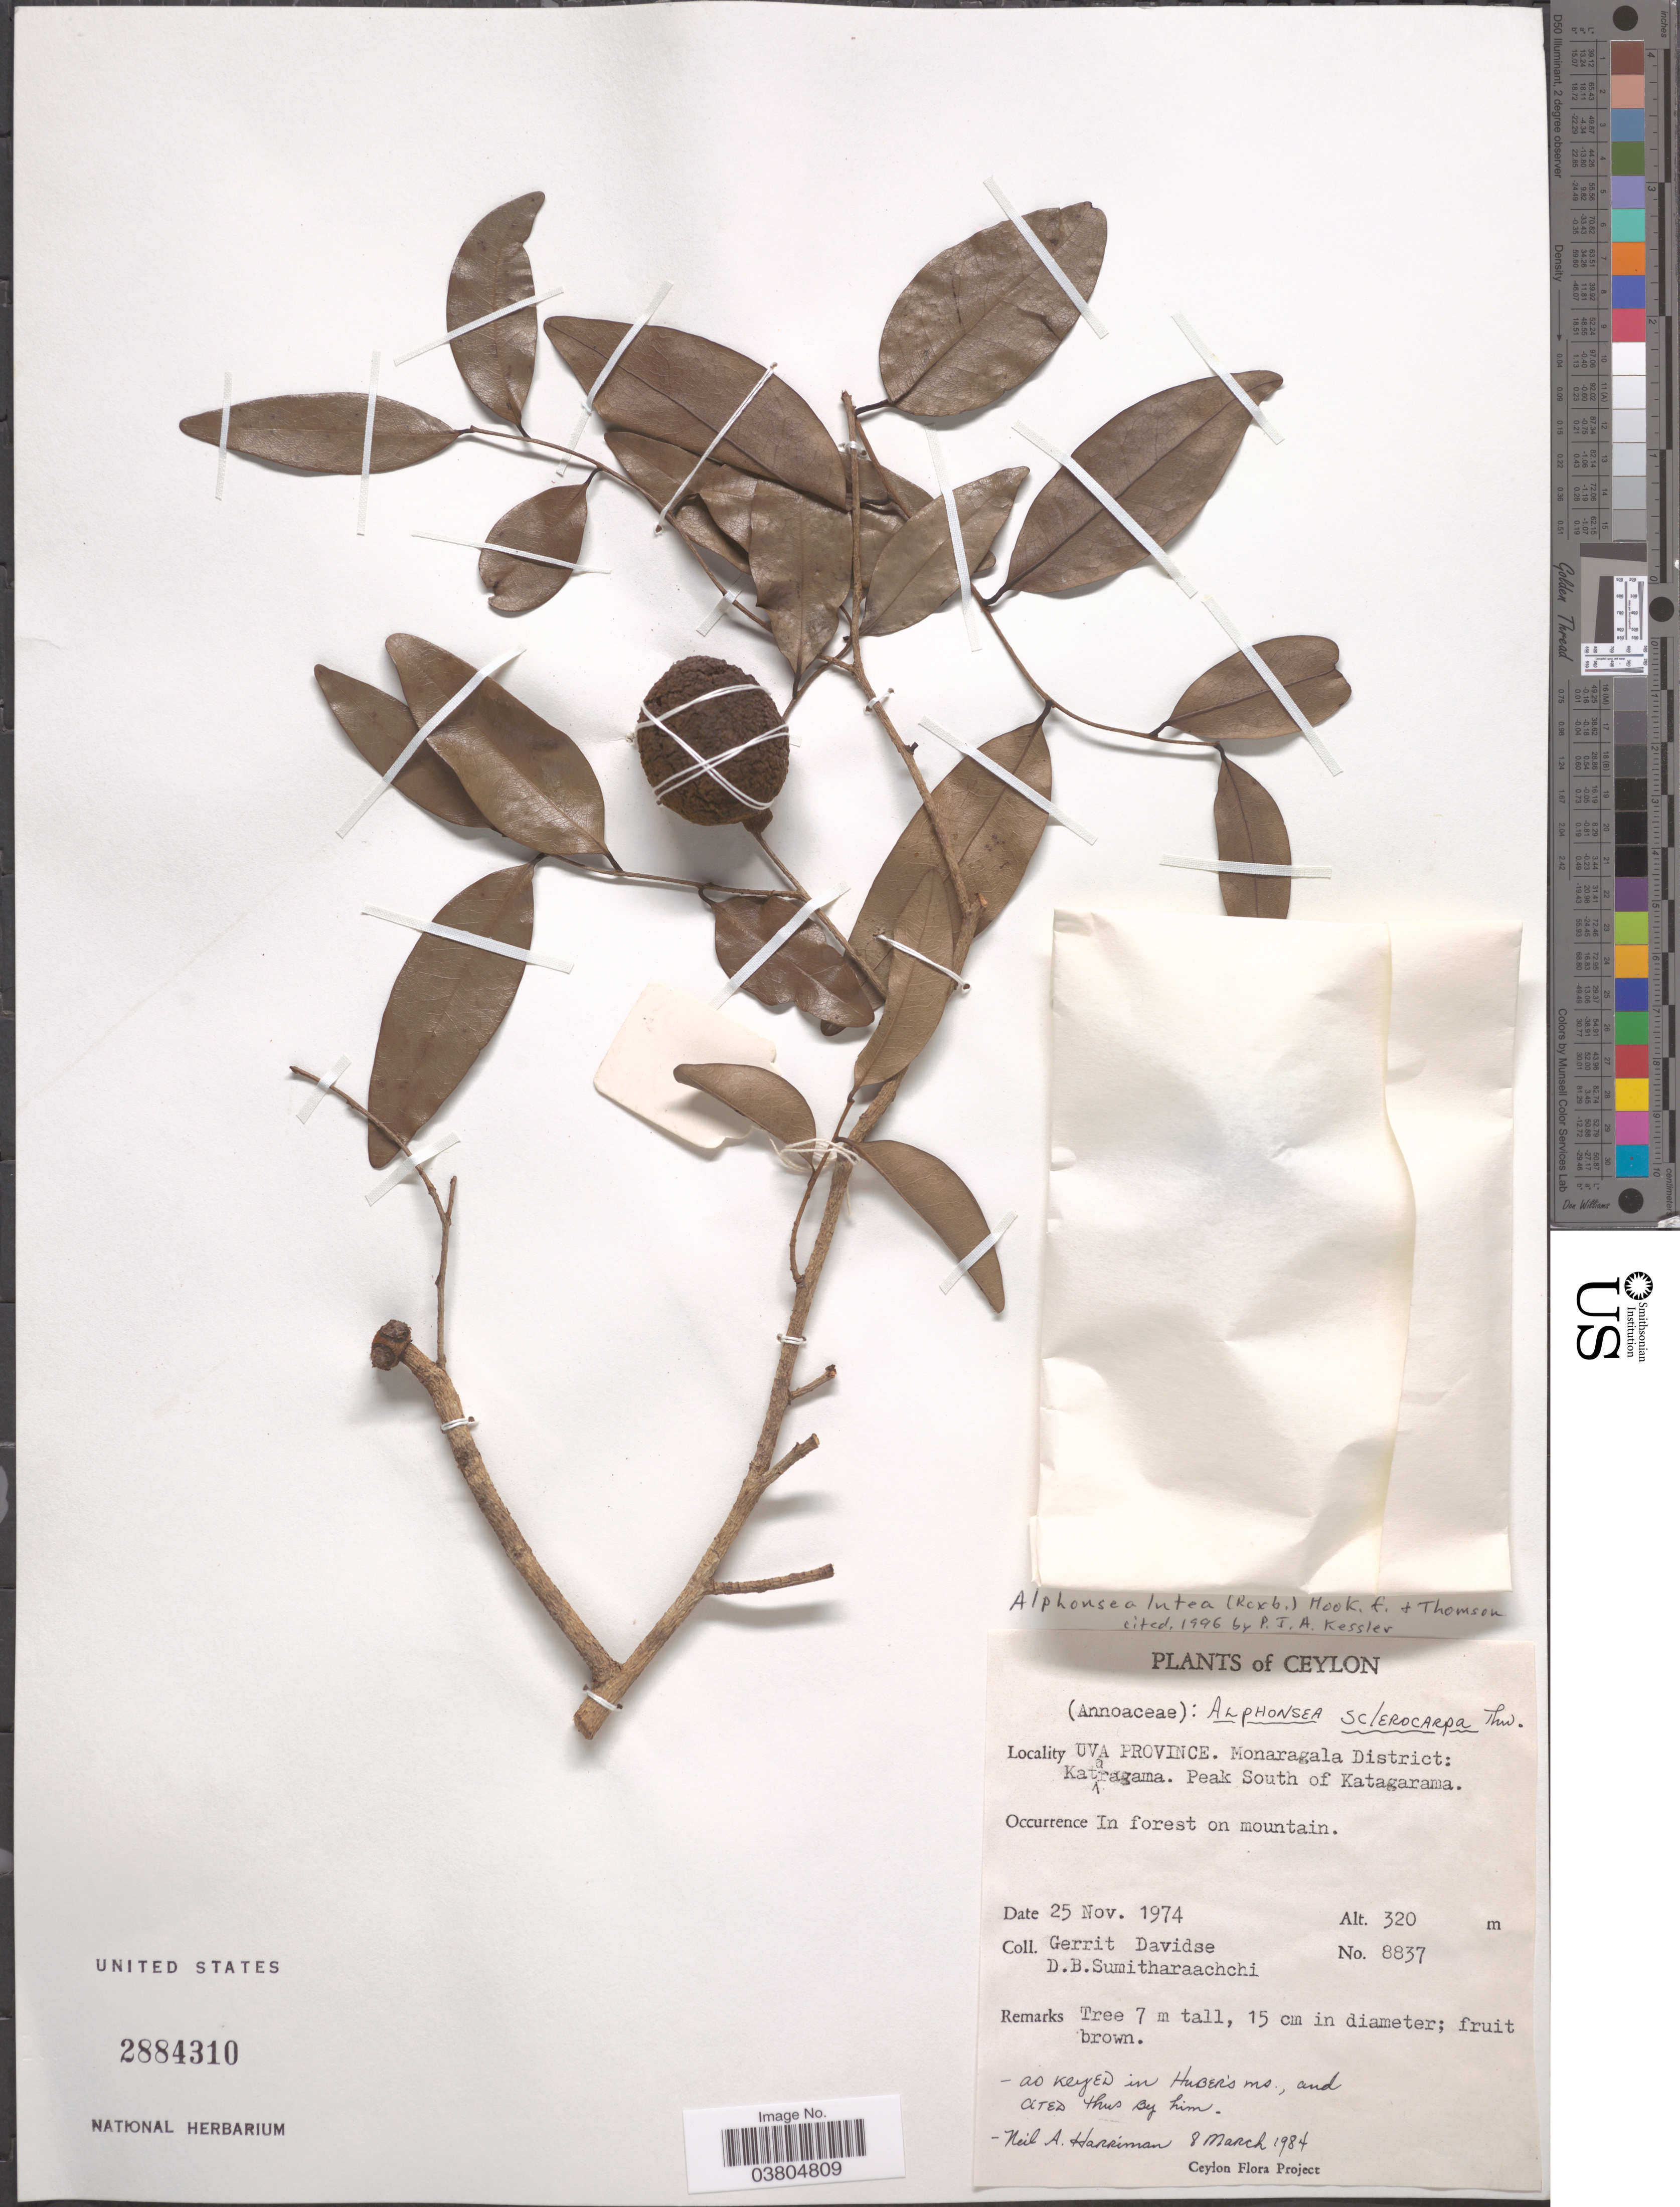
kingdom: Plantae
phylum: Tracheophyta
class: Magnoliopsida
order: Magnoliales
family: Annonaceae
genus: Alphonsea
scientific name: Alphonsea lutea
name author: (Roxb.) Hook. f. ex Thomson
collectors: G. Davidse & D. B. Sumithraarachchi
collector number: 8837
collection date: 1974-11-25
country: Sri Lanka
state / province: Uva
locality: Ceylon. Monaragala District: Kataragama. Peak South of Katagarama.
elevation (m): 320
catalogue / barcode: US 2884310